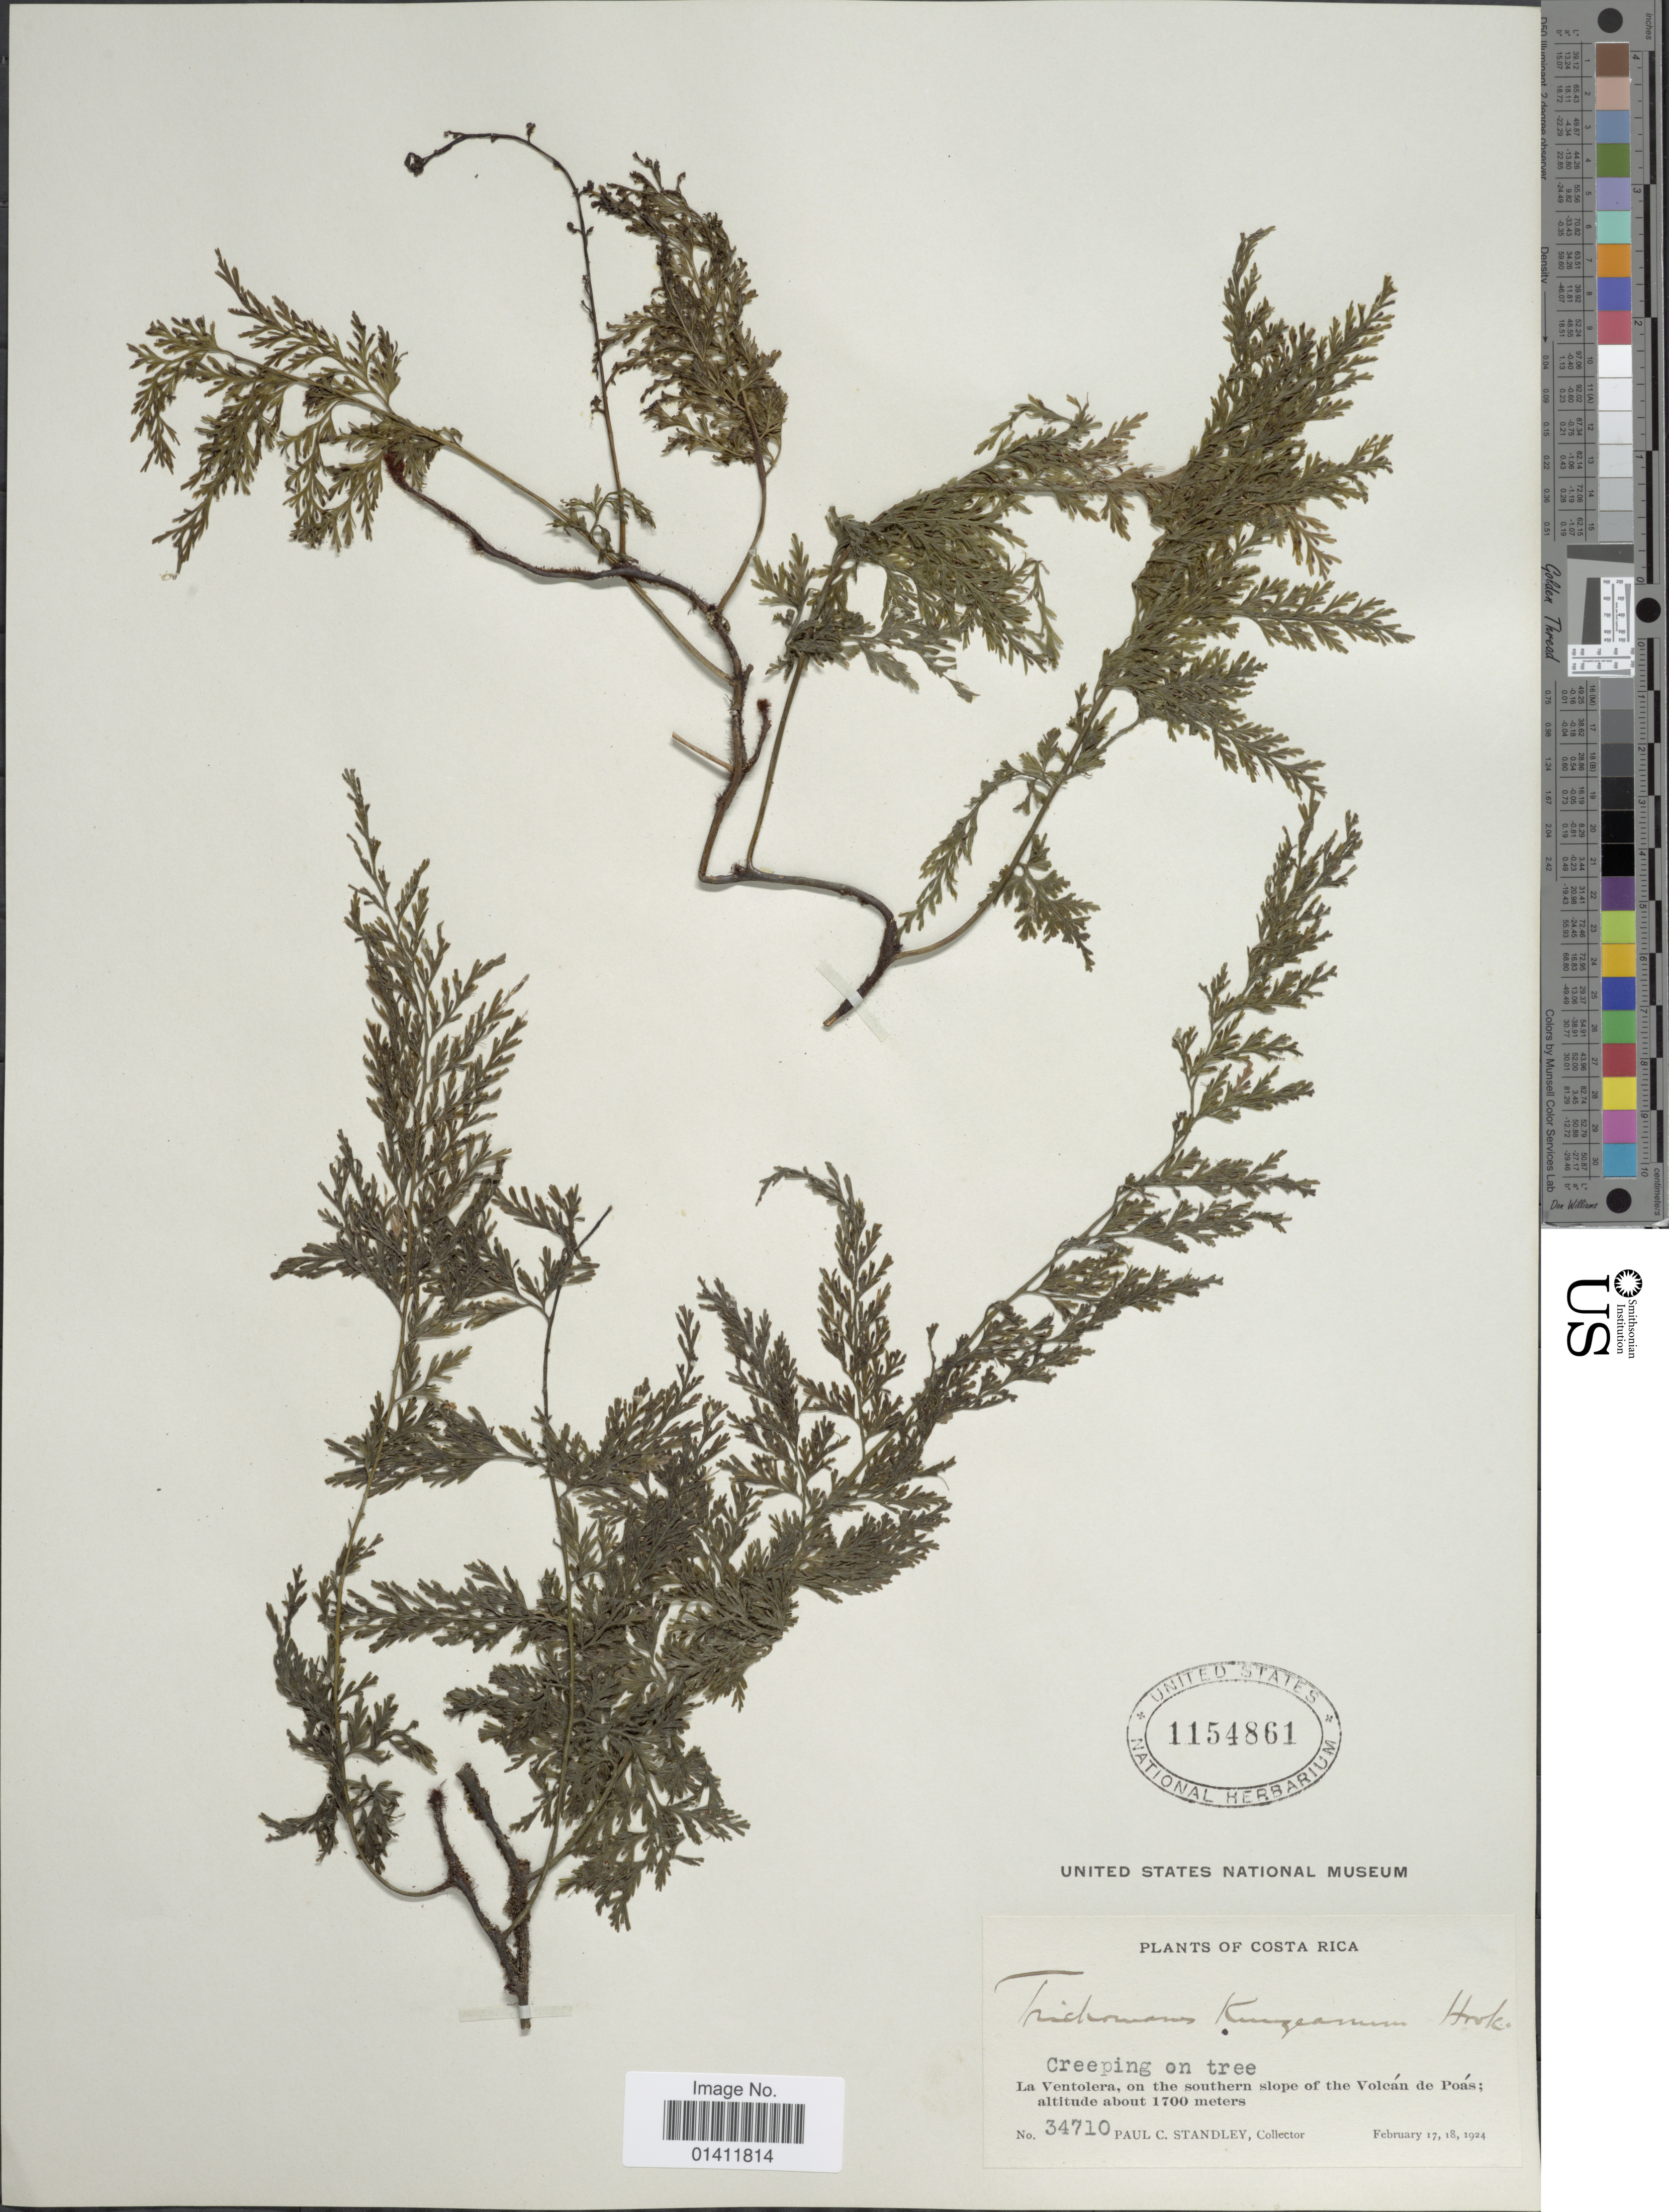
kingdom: Plantae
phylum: Tracheophyta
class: Polypodiopsida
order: Hymenophyllales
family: Hymenophyllaceae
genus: Vandenboschia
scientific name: Vandenboschia radicans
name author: (Sw.) Copel.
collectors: P. C. Standley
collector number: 34710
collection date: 1924-02-17/1924-02-18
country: Costa Rica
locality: La Ventolera, on the southern slope of the Volcan de Poas.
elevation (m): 1700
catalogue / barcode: US 1154861